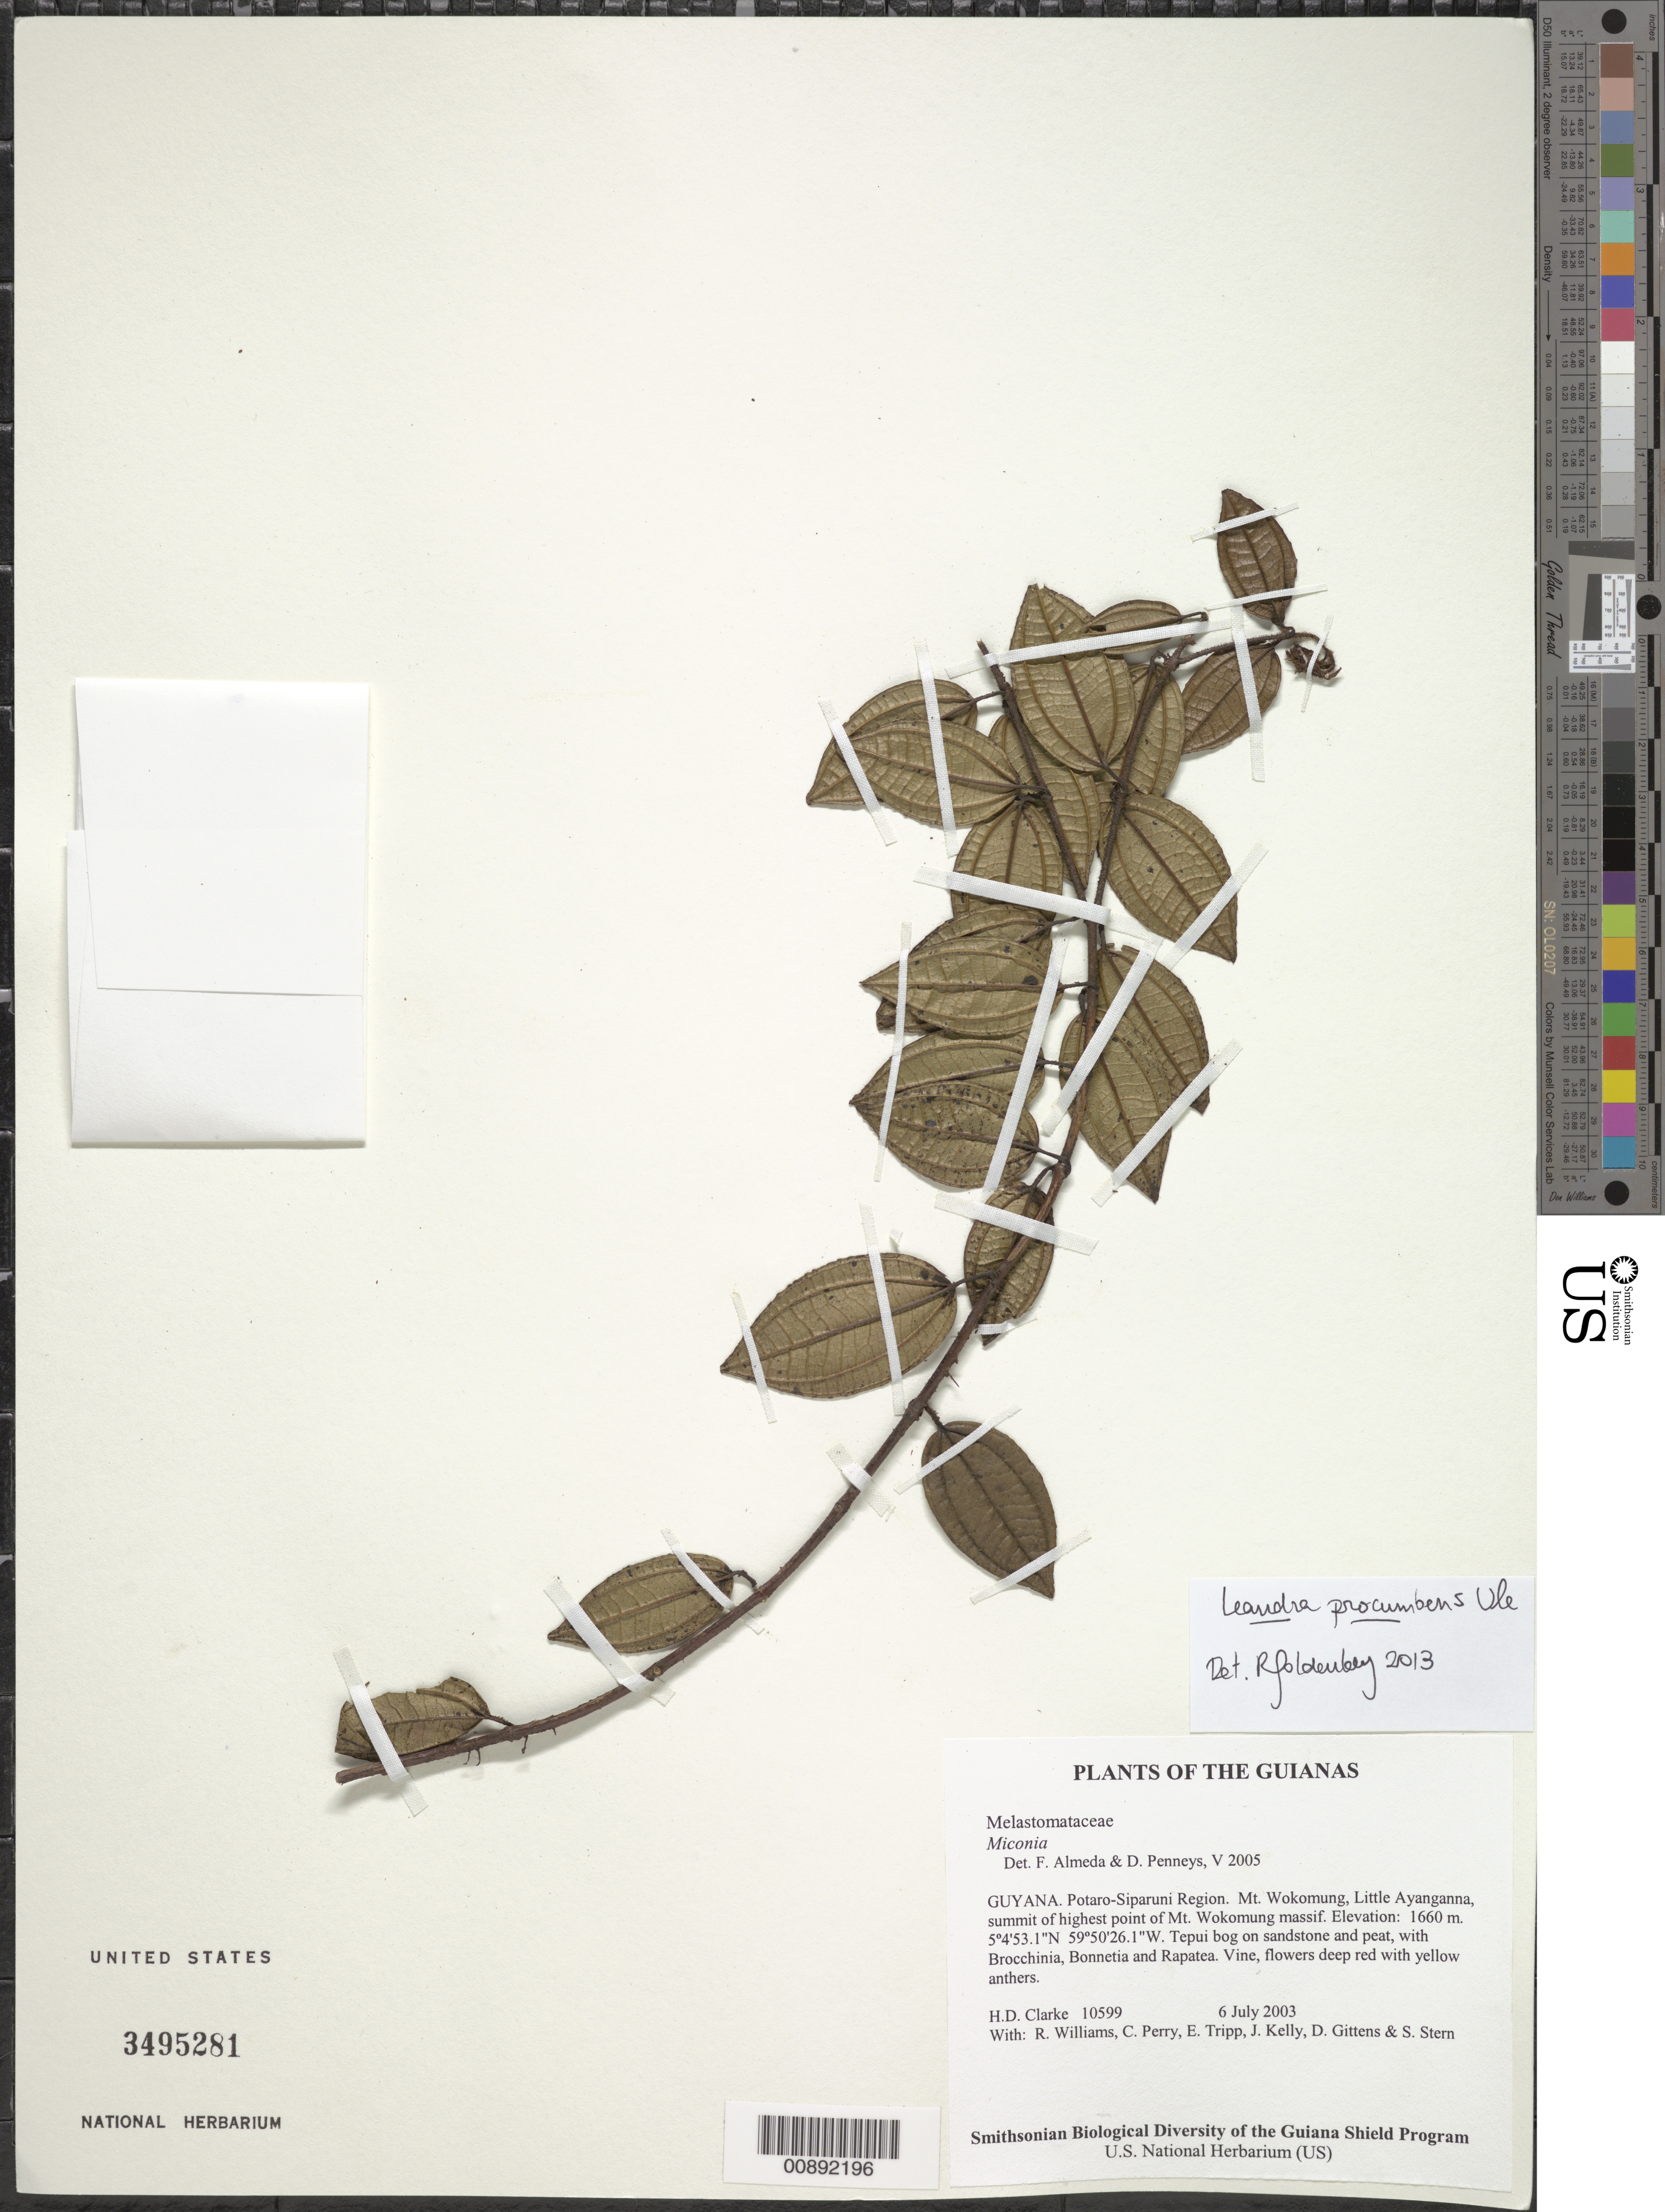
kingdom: Plantae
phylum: Tracheophyta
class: Magnoliopsida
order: Myrtales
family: Melastomataceae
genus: Leandra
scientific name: Leandra procumbens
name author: Ule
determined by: Goldenberg, R.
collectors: H. D. Clarke, R. Williams, C. Perry, E. Tripp, J. Kelly, D. Gittens & S. R. Stern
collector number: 10599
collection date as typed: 6 July 2003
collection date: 2003-07-06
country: Guyana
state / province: Potaro-Siparuni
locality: Mt. Wokomung, Little Ayanganna, summit of highest point of Mt. Wokomung massif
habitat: Tepui bog on sandstone and peat, with Brocchinia, Bonnetia and Rapatea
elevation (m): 1660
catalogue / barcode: US 3495281